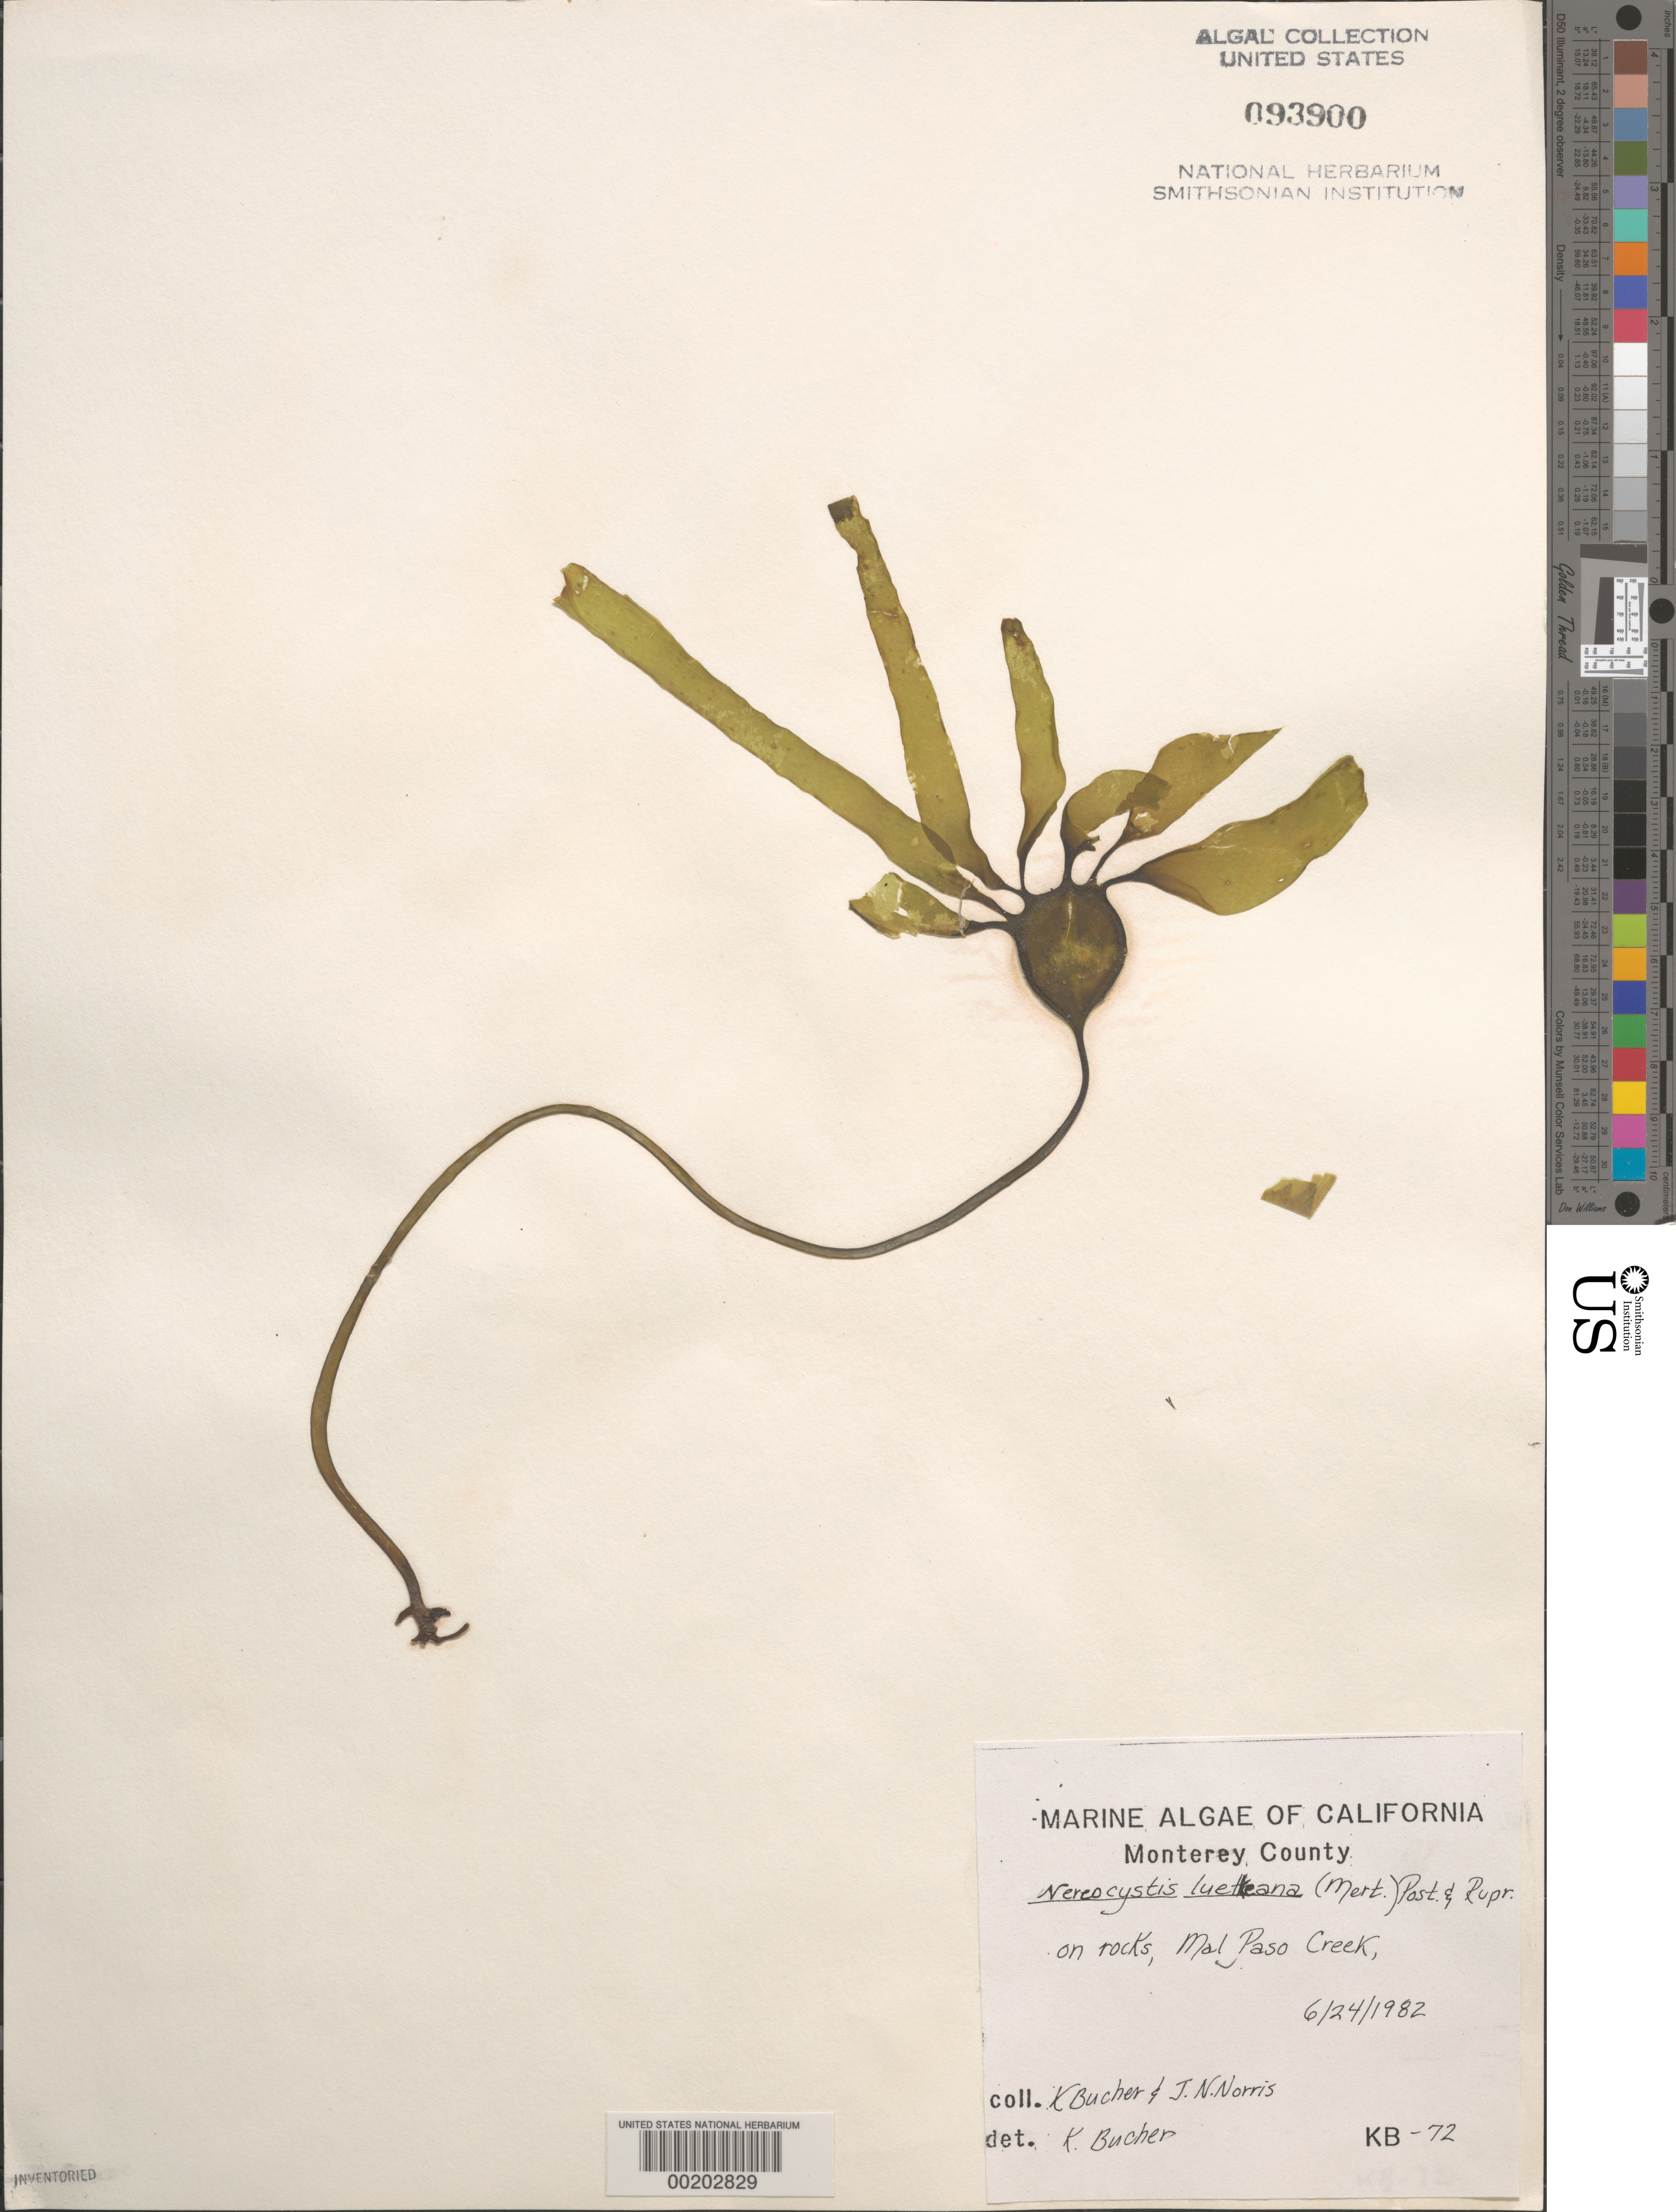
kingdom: Chromista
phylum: Ochrophyta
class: Phaeophyceae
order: Laminariales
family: Laminariaceae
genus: Nereocystis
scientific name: Nereocystis luetkeana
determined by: Bucher, Katina E.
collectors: K. E. Bucher & J. N. Norris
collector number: KB-72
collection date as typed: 24 Jun 1982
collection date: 1982-06-24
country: United States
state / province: California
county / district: Monterey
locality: Malpaso Creek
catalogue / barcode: US 93900